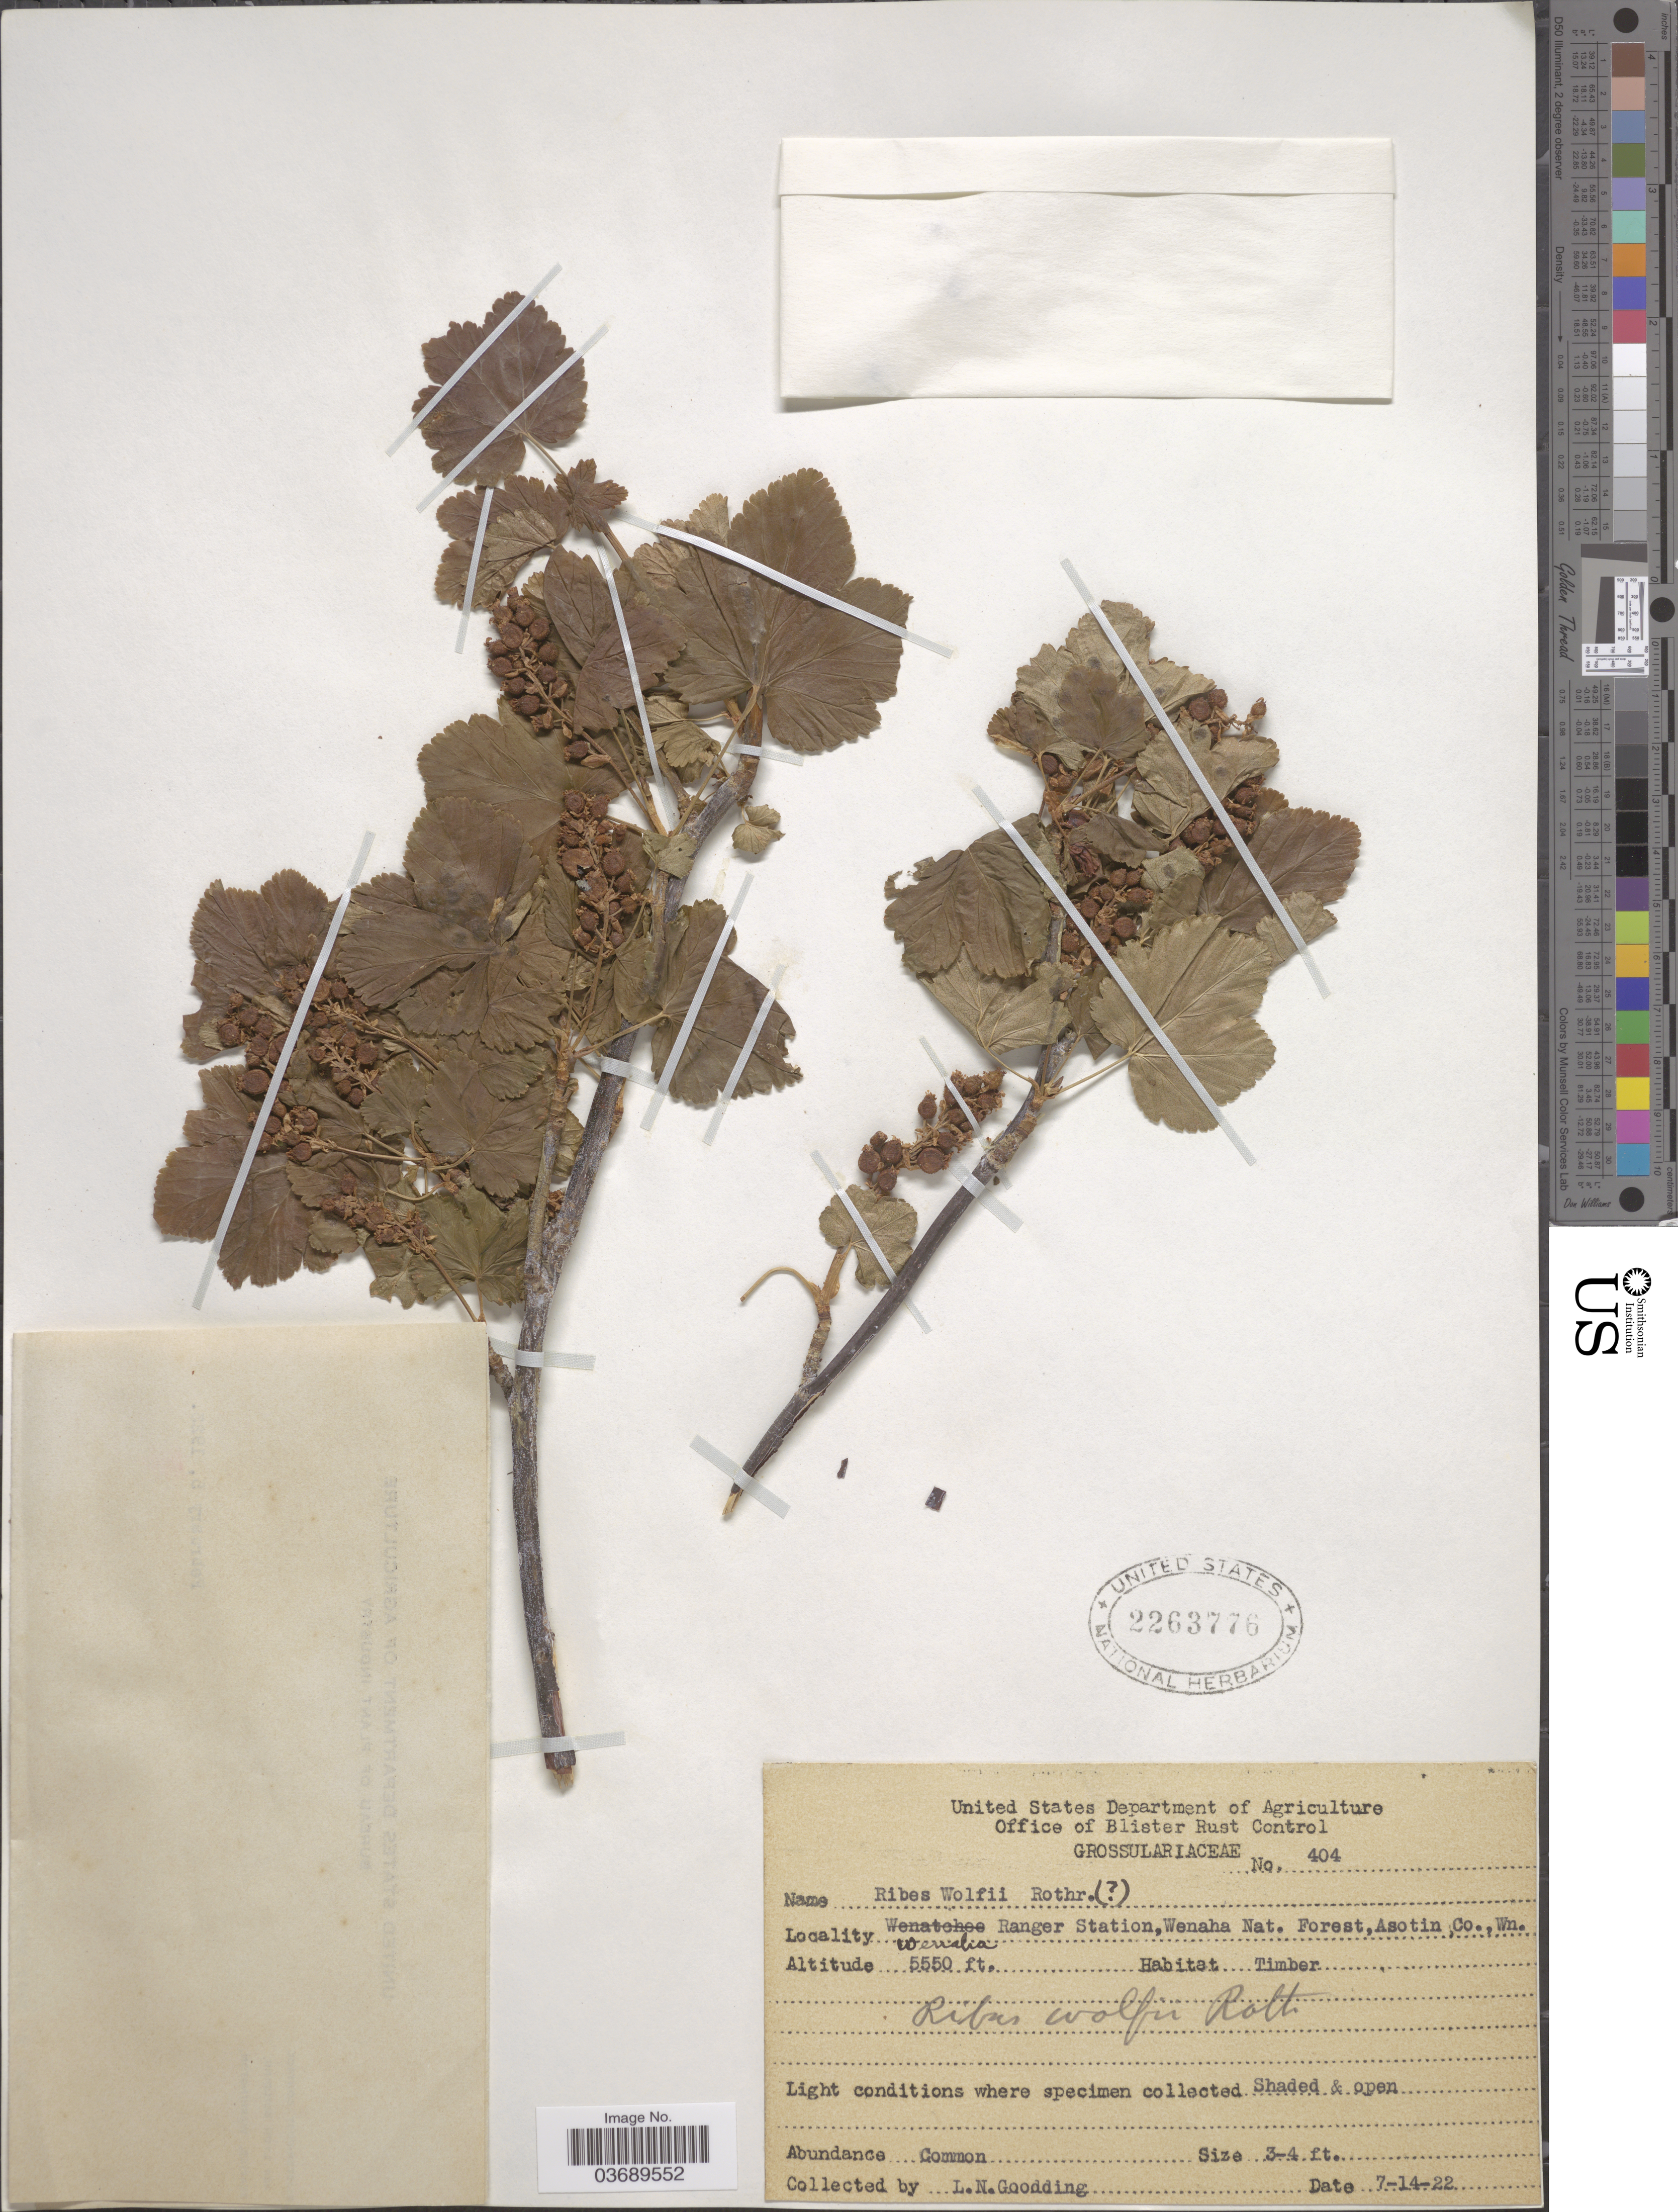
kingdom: Plantae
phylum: Tracheophyta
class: Magnoliopsida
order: Saxifragales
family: Grossulariaceae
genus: Ribes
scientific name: Ribes wolfii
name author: Rothr.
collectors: L. N. Goodding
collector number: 404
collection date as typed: Transcribed d/m/y: 14/7/22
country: United States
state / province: Washington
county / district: Asotin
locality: Werralia Ranger Station, Wenaha Nat. Forest, Asotin Co., Wn.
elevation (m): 1692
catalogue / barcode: US 2263776